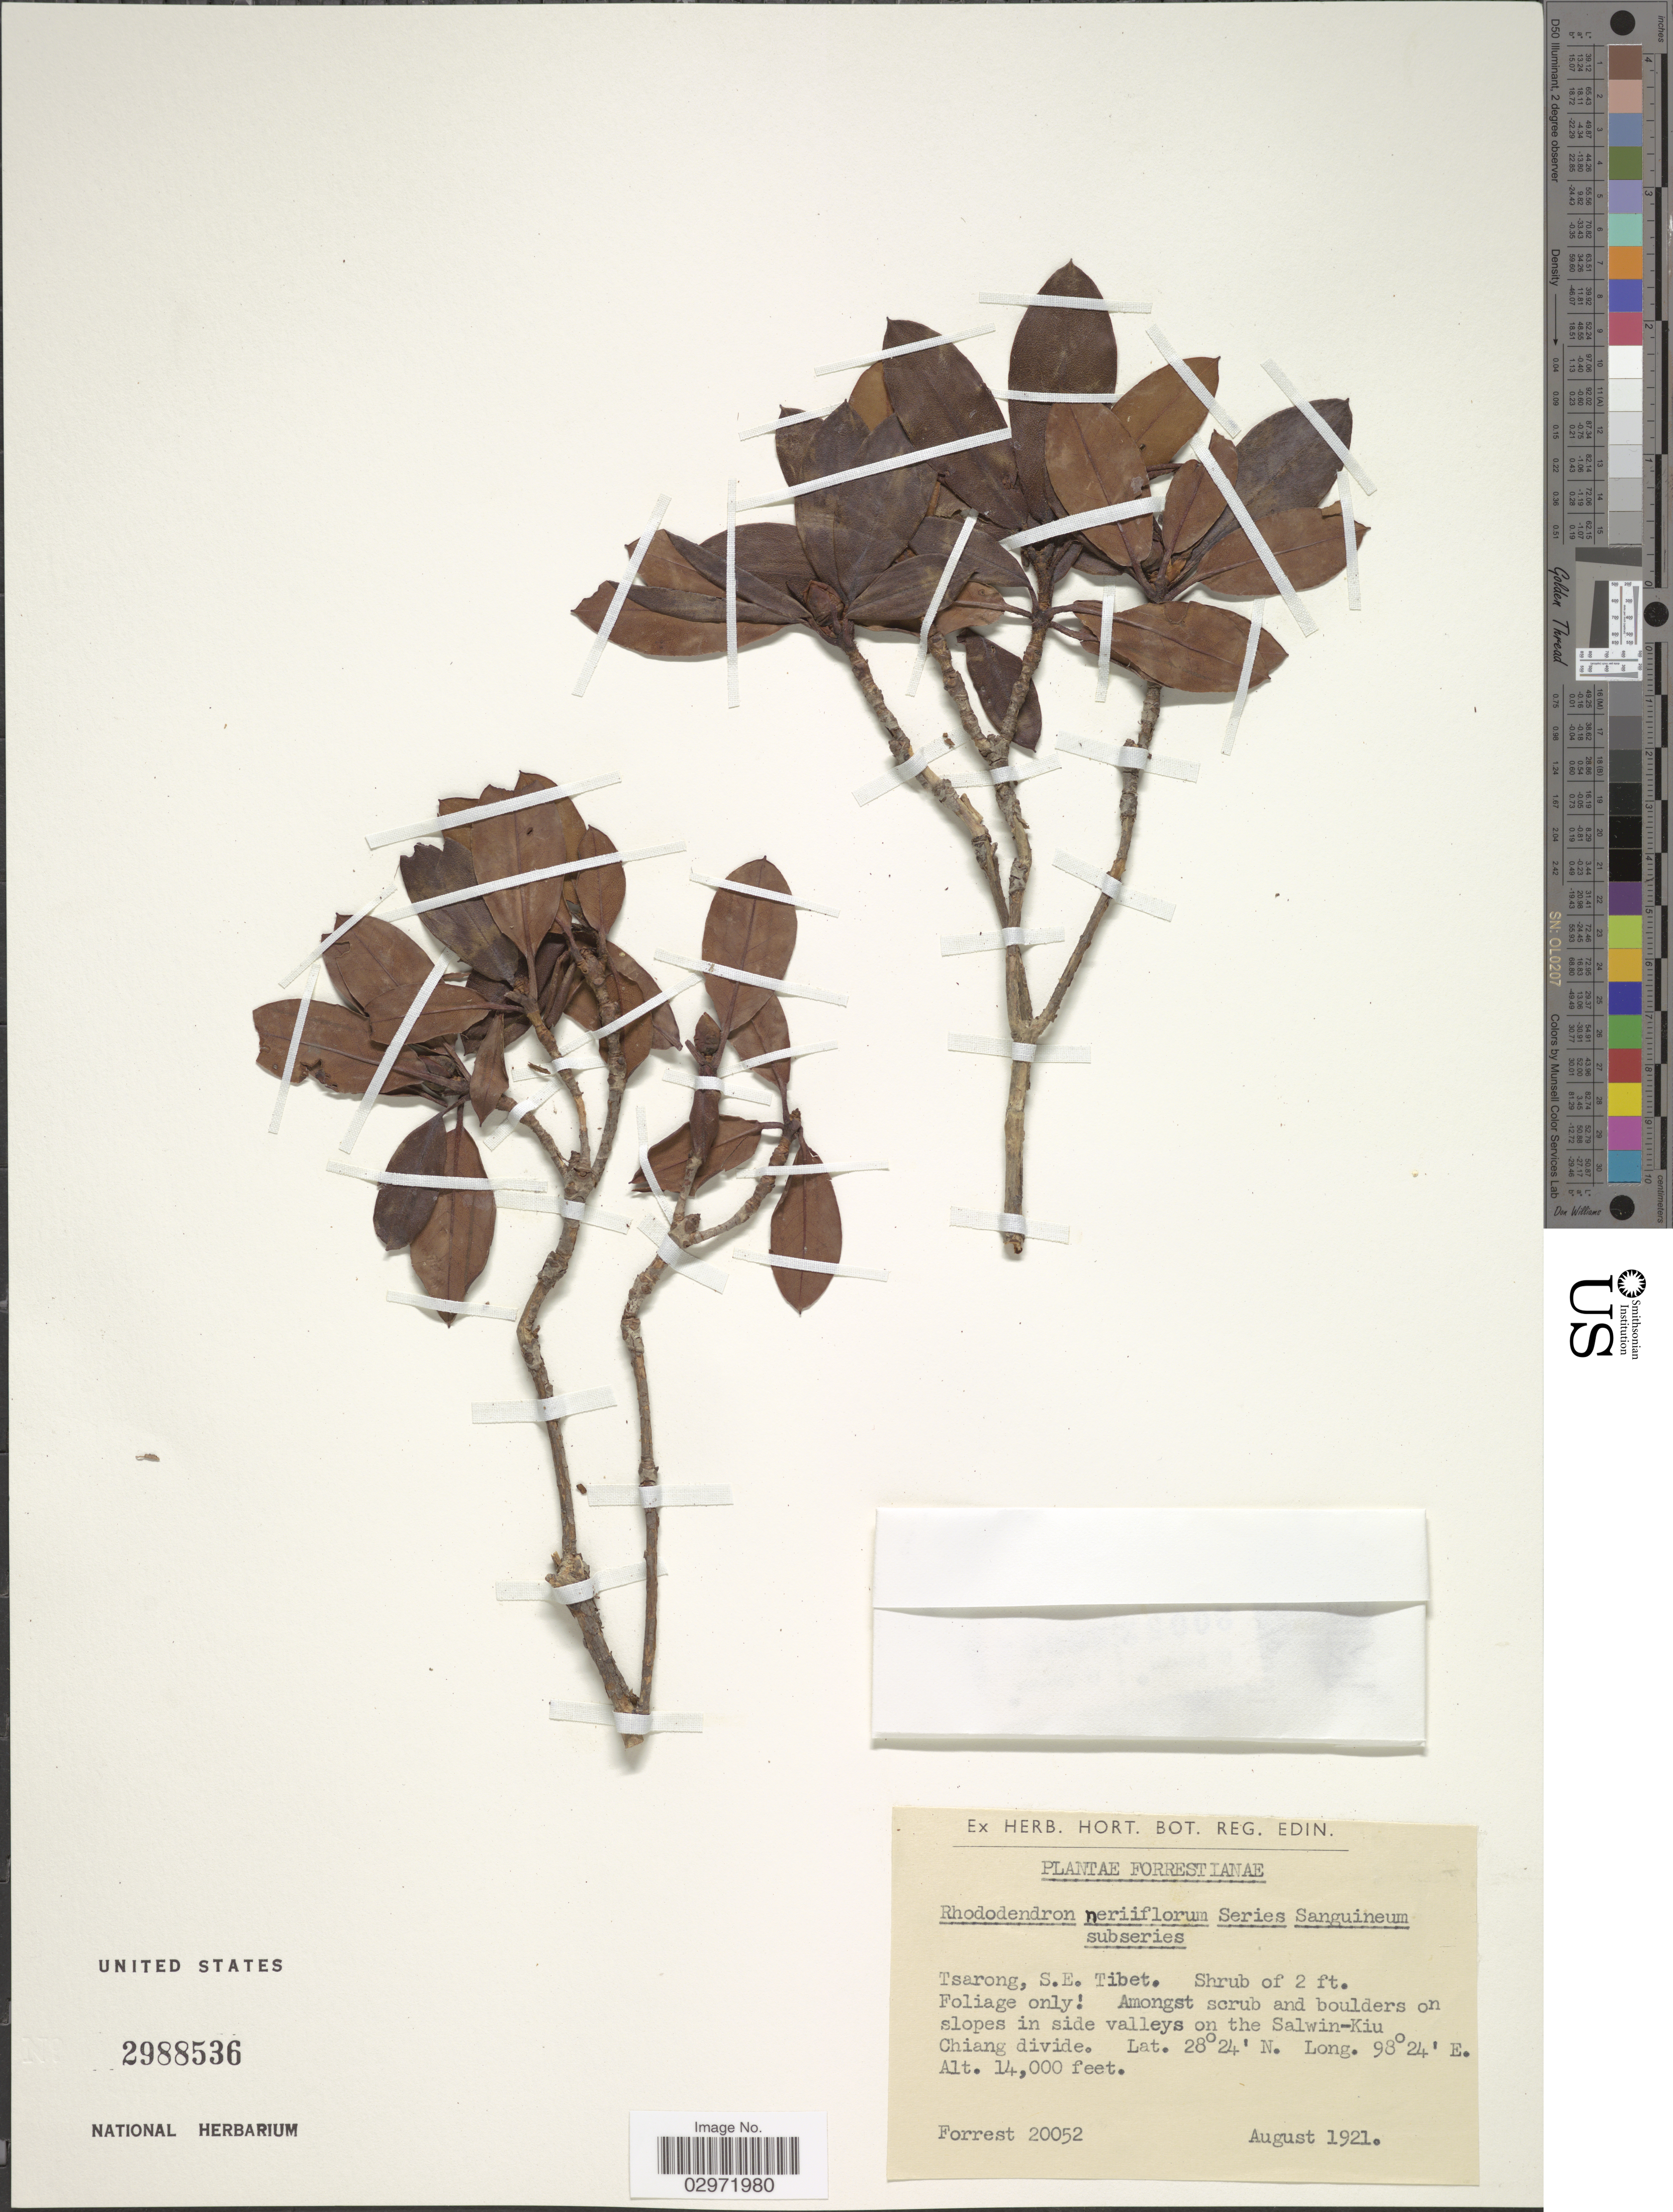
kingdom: Plantae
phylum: Tracheophyta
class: Magnoliopsida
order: Ericales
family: Ericaceae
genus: Rhododendron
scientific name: Rhododendron neriiflorum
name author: Franch.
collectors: -. Forrest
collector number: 20052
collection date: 1921-08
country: China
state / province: Xizang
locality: Tsarong, S.E. Tibet. Amongst scrub and boulders on slopes in side valleys on the Salwin-Kiu Chiang divide.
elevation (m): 4267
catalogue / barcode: US 2988536